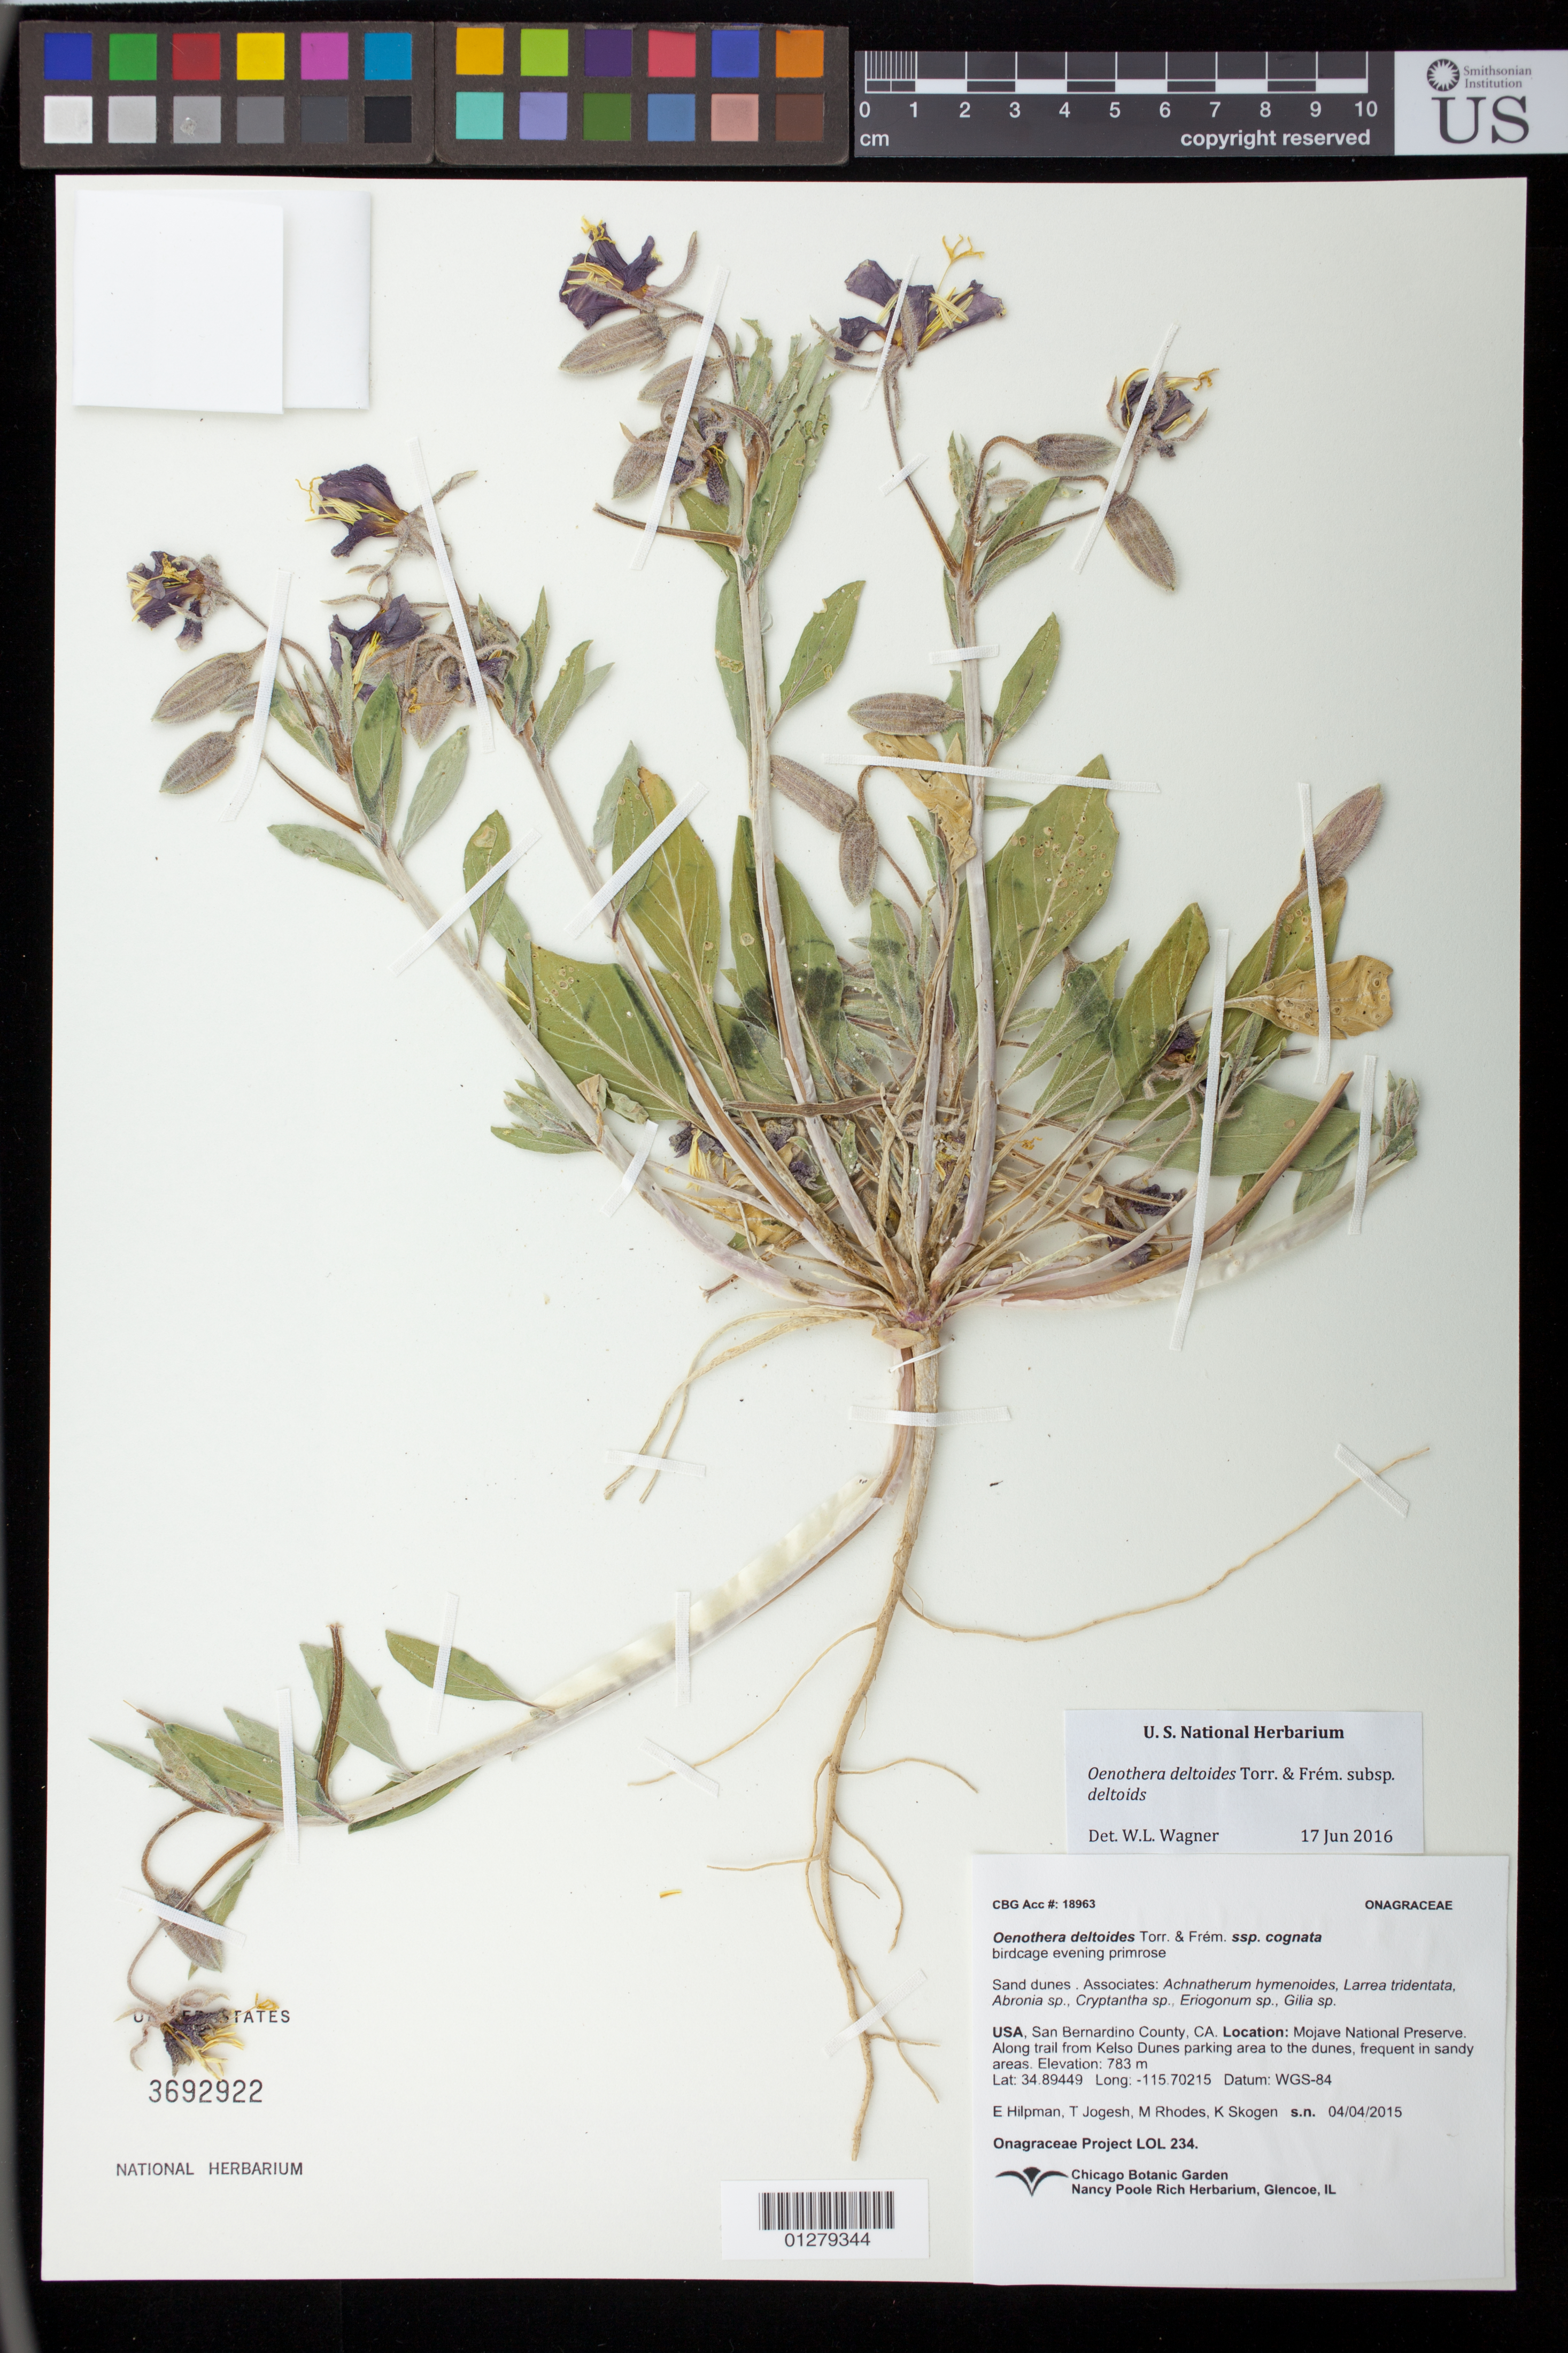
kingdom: Plantae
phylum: Tracheophyta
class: Magnoliopsida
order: Myrtales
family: Onagraceae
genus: Oenothera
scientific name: Oenothera deltoides subsp. deltoides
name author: Torr. & Frém.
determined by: Wagner, W. L., (BOT), Smithsonian Institution - National Museum of Natural History (UNITED STATES)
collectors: E. Hilpman, K. Skogen, M. Rhodes & T. Jojesh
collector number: LOL 234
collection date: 2015-04-04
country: United States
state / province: California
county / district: San Bernardino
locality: Along trail from Kelso Dunes parking area to the dunes, frequent in sandy areas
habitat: Sand dunes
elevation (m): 783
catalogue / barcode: US 3692922